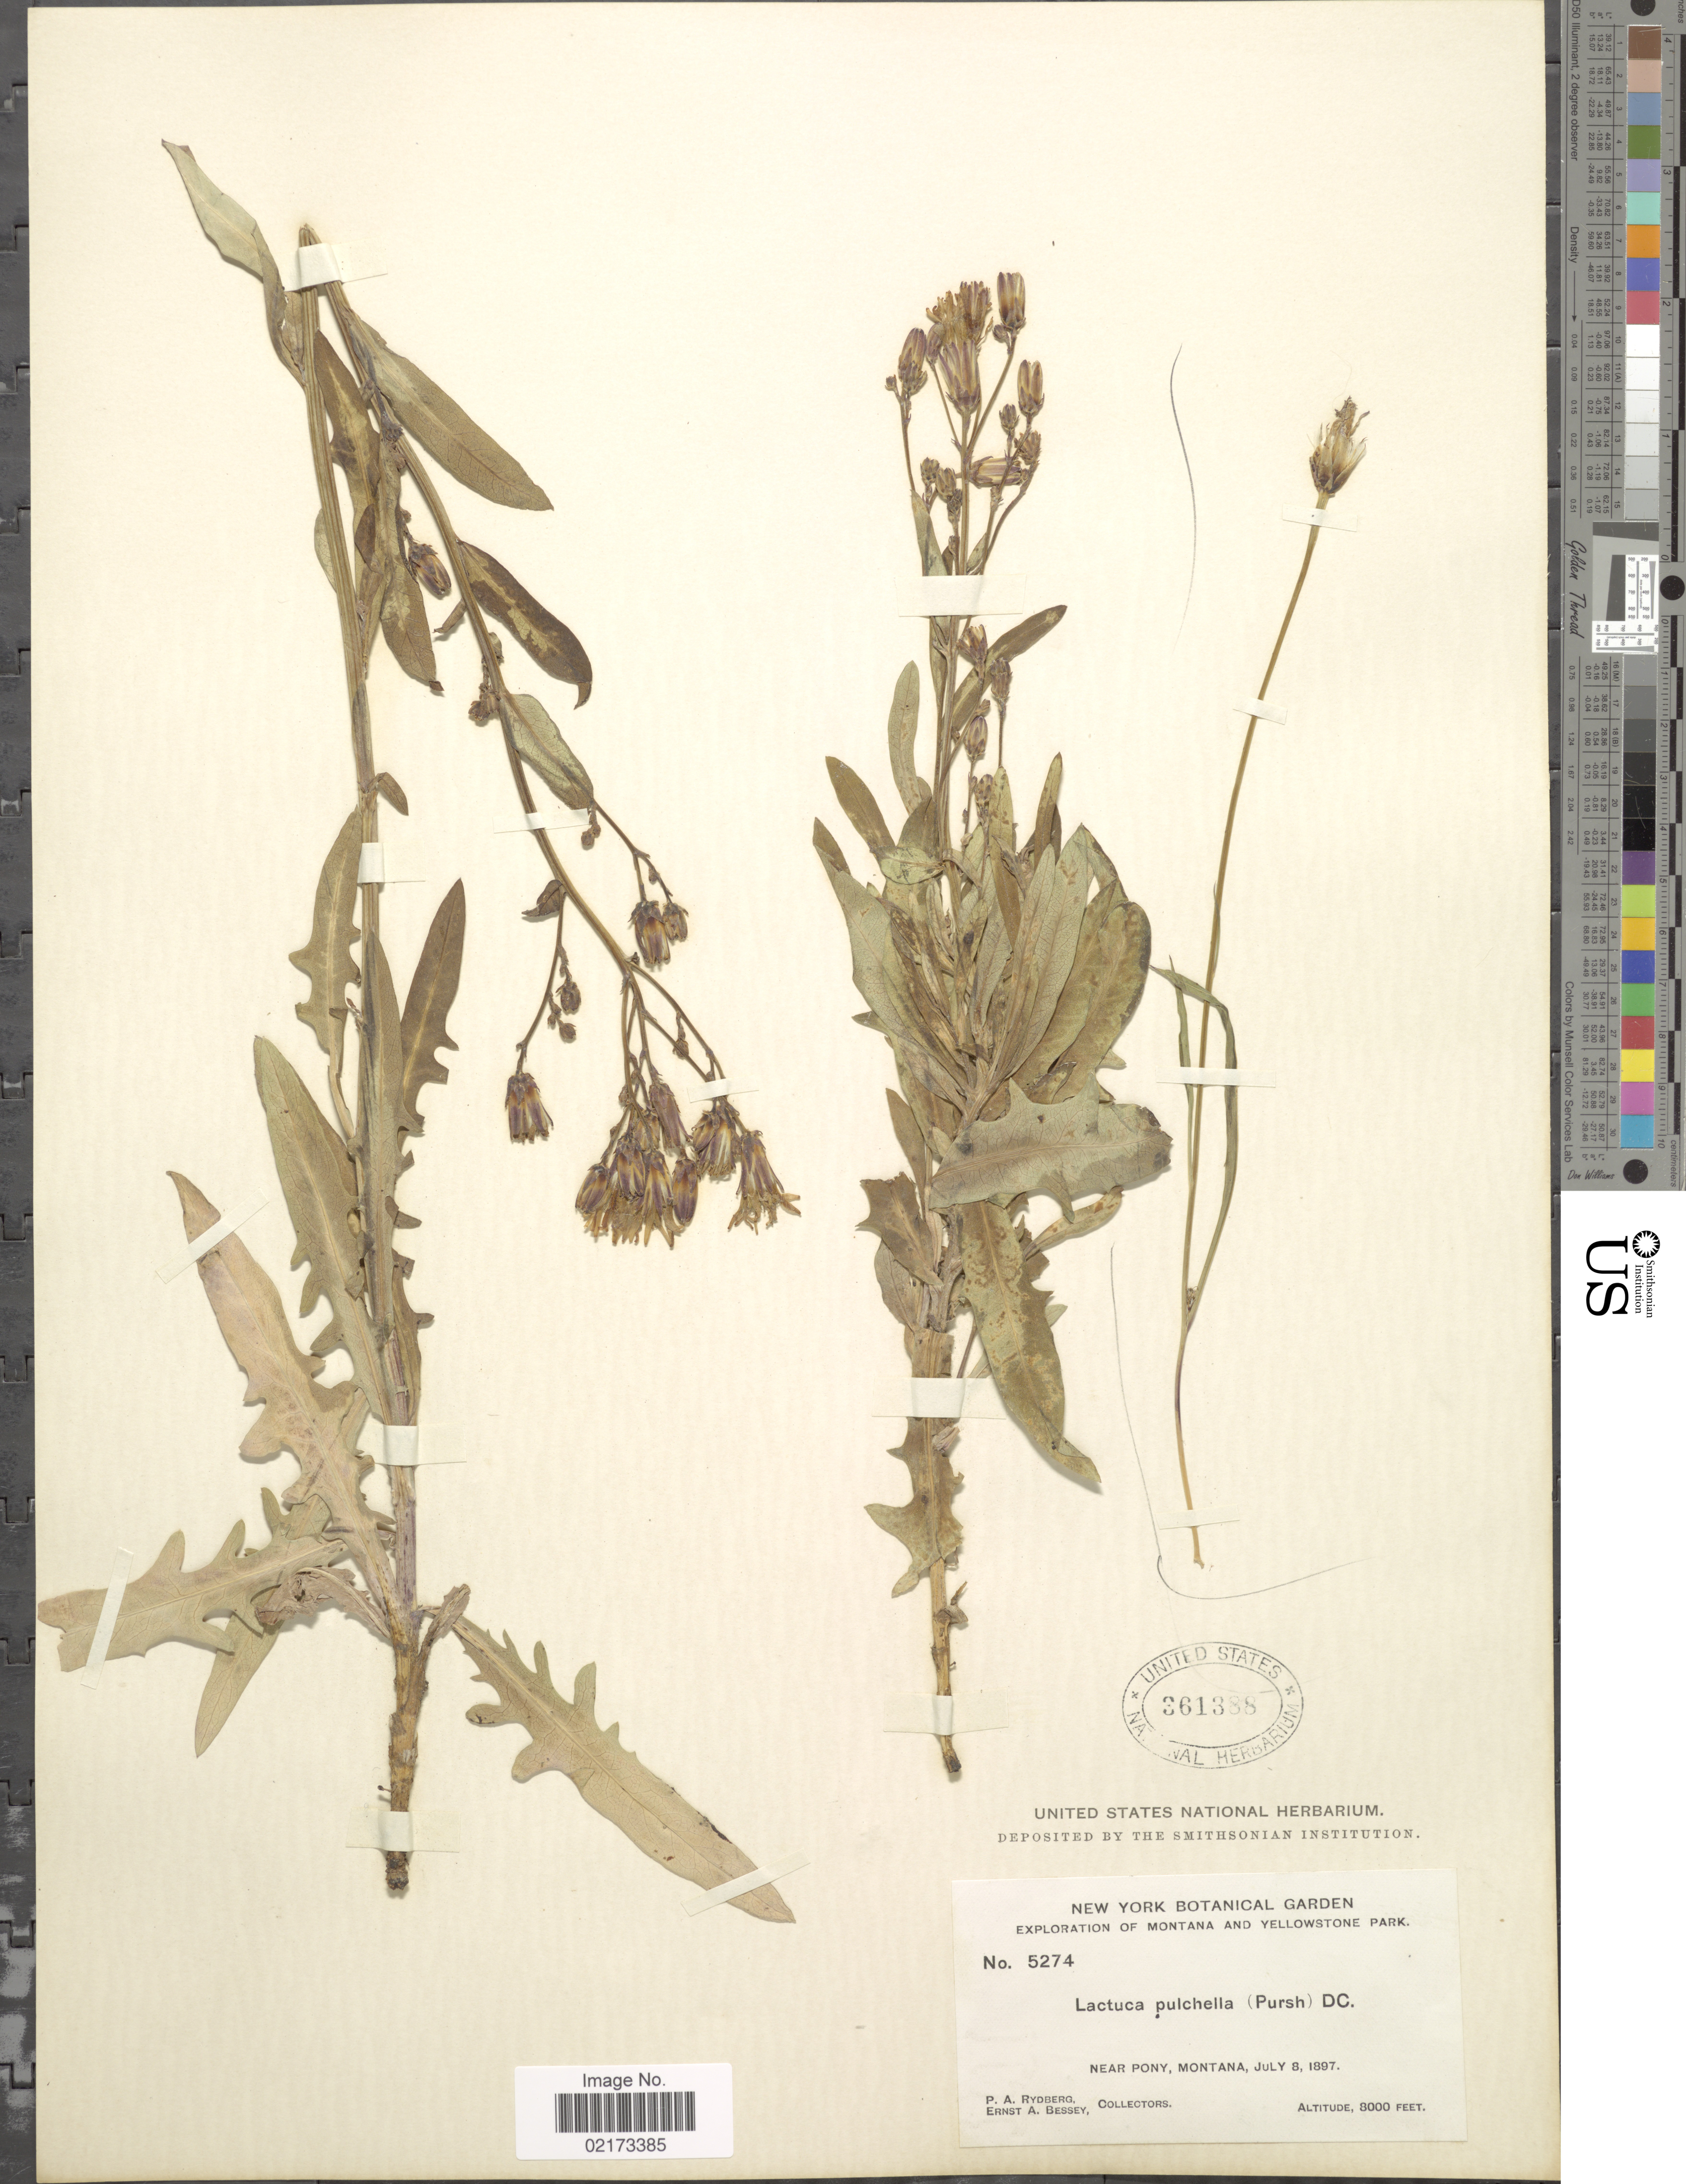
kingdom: Plantae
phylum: Tracheophyta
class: Magnoliopsida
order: Asterales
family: Asteraceae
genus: Lactuca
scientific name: Lactuca tatarica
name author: (L.) C.A. Mey.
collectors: P. A. Rydberg & E. A. Bessey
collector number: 5274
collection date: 1897-07-08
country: United States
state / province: Montana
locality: Yellowstone Park, near Pony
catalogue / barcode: US 361388